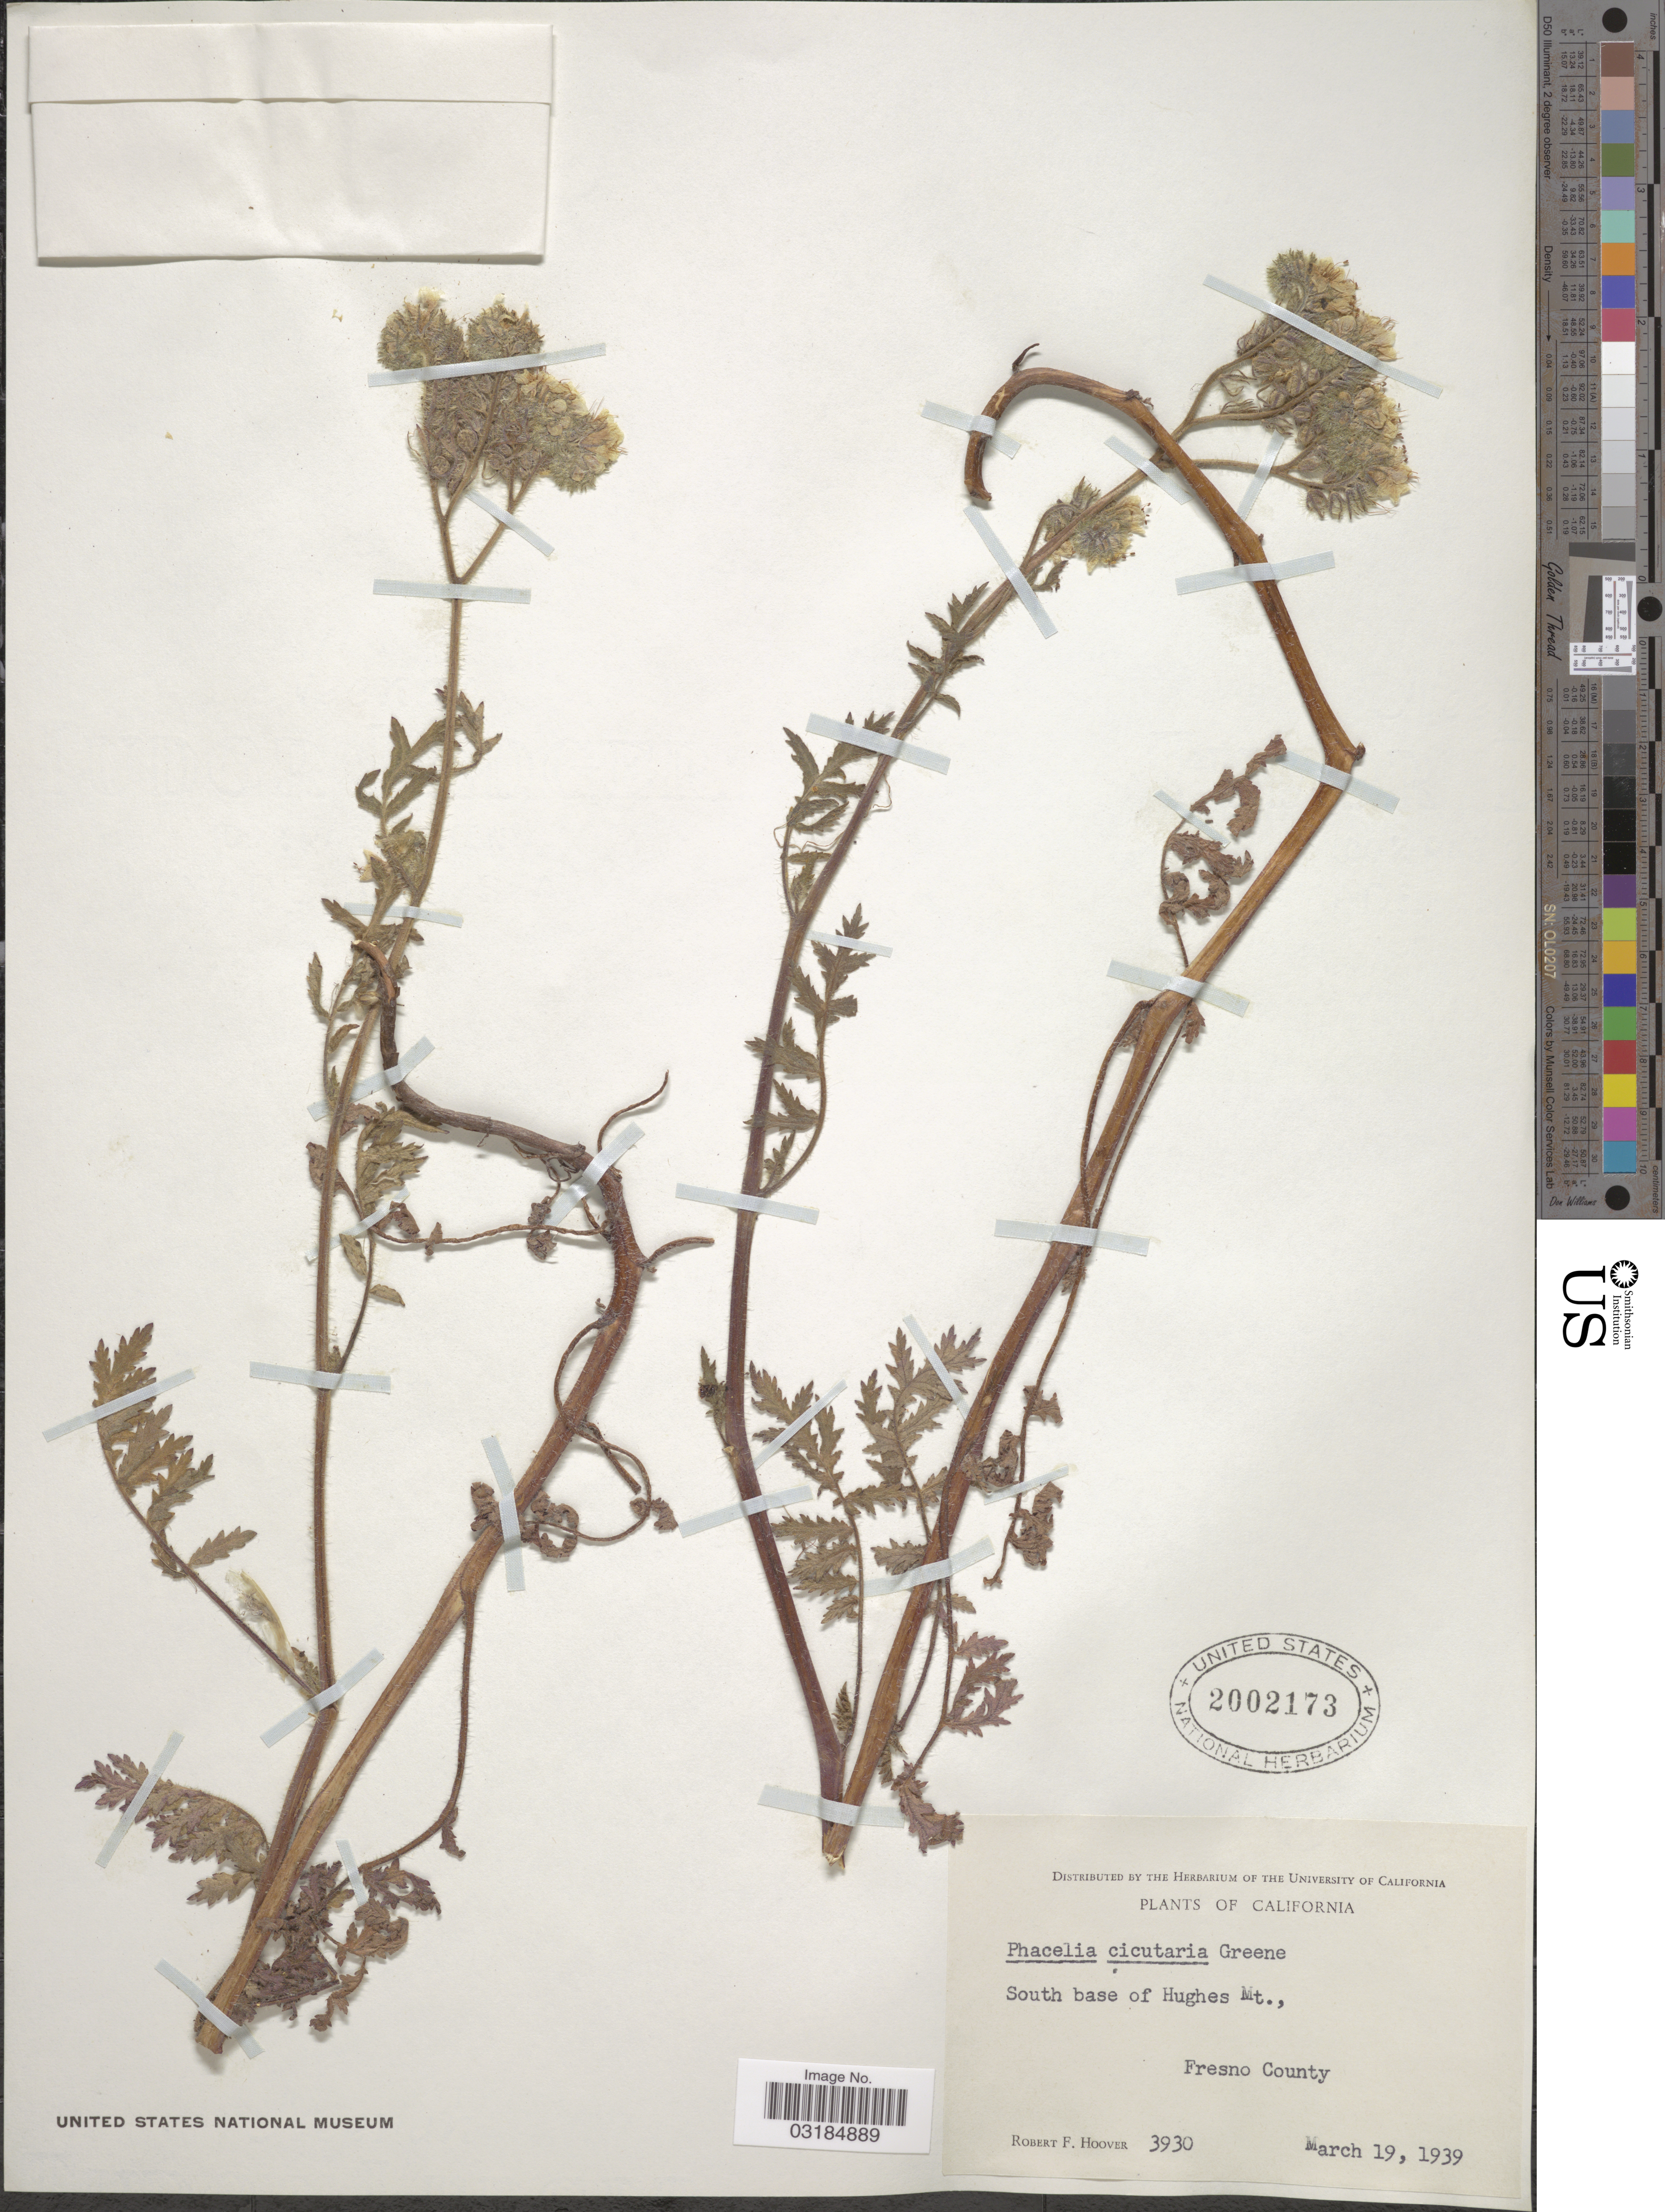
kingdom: Plantae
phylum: Tracheophyta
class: Magnoliopsida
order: Boraginales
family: Hydrophyllaceae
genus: Phacelia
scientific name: Phacelia cicutaria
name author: Greene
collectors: R. F. Hoover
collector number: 3930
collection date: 1939-03-19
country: United States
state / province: California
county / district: Fresno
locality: South base of Hughes Mt., Fresno County.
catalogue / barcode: US 2002173